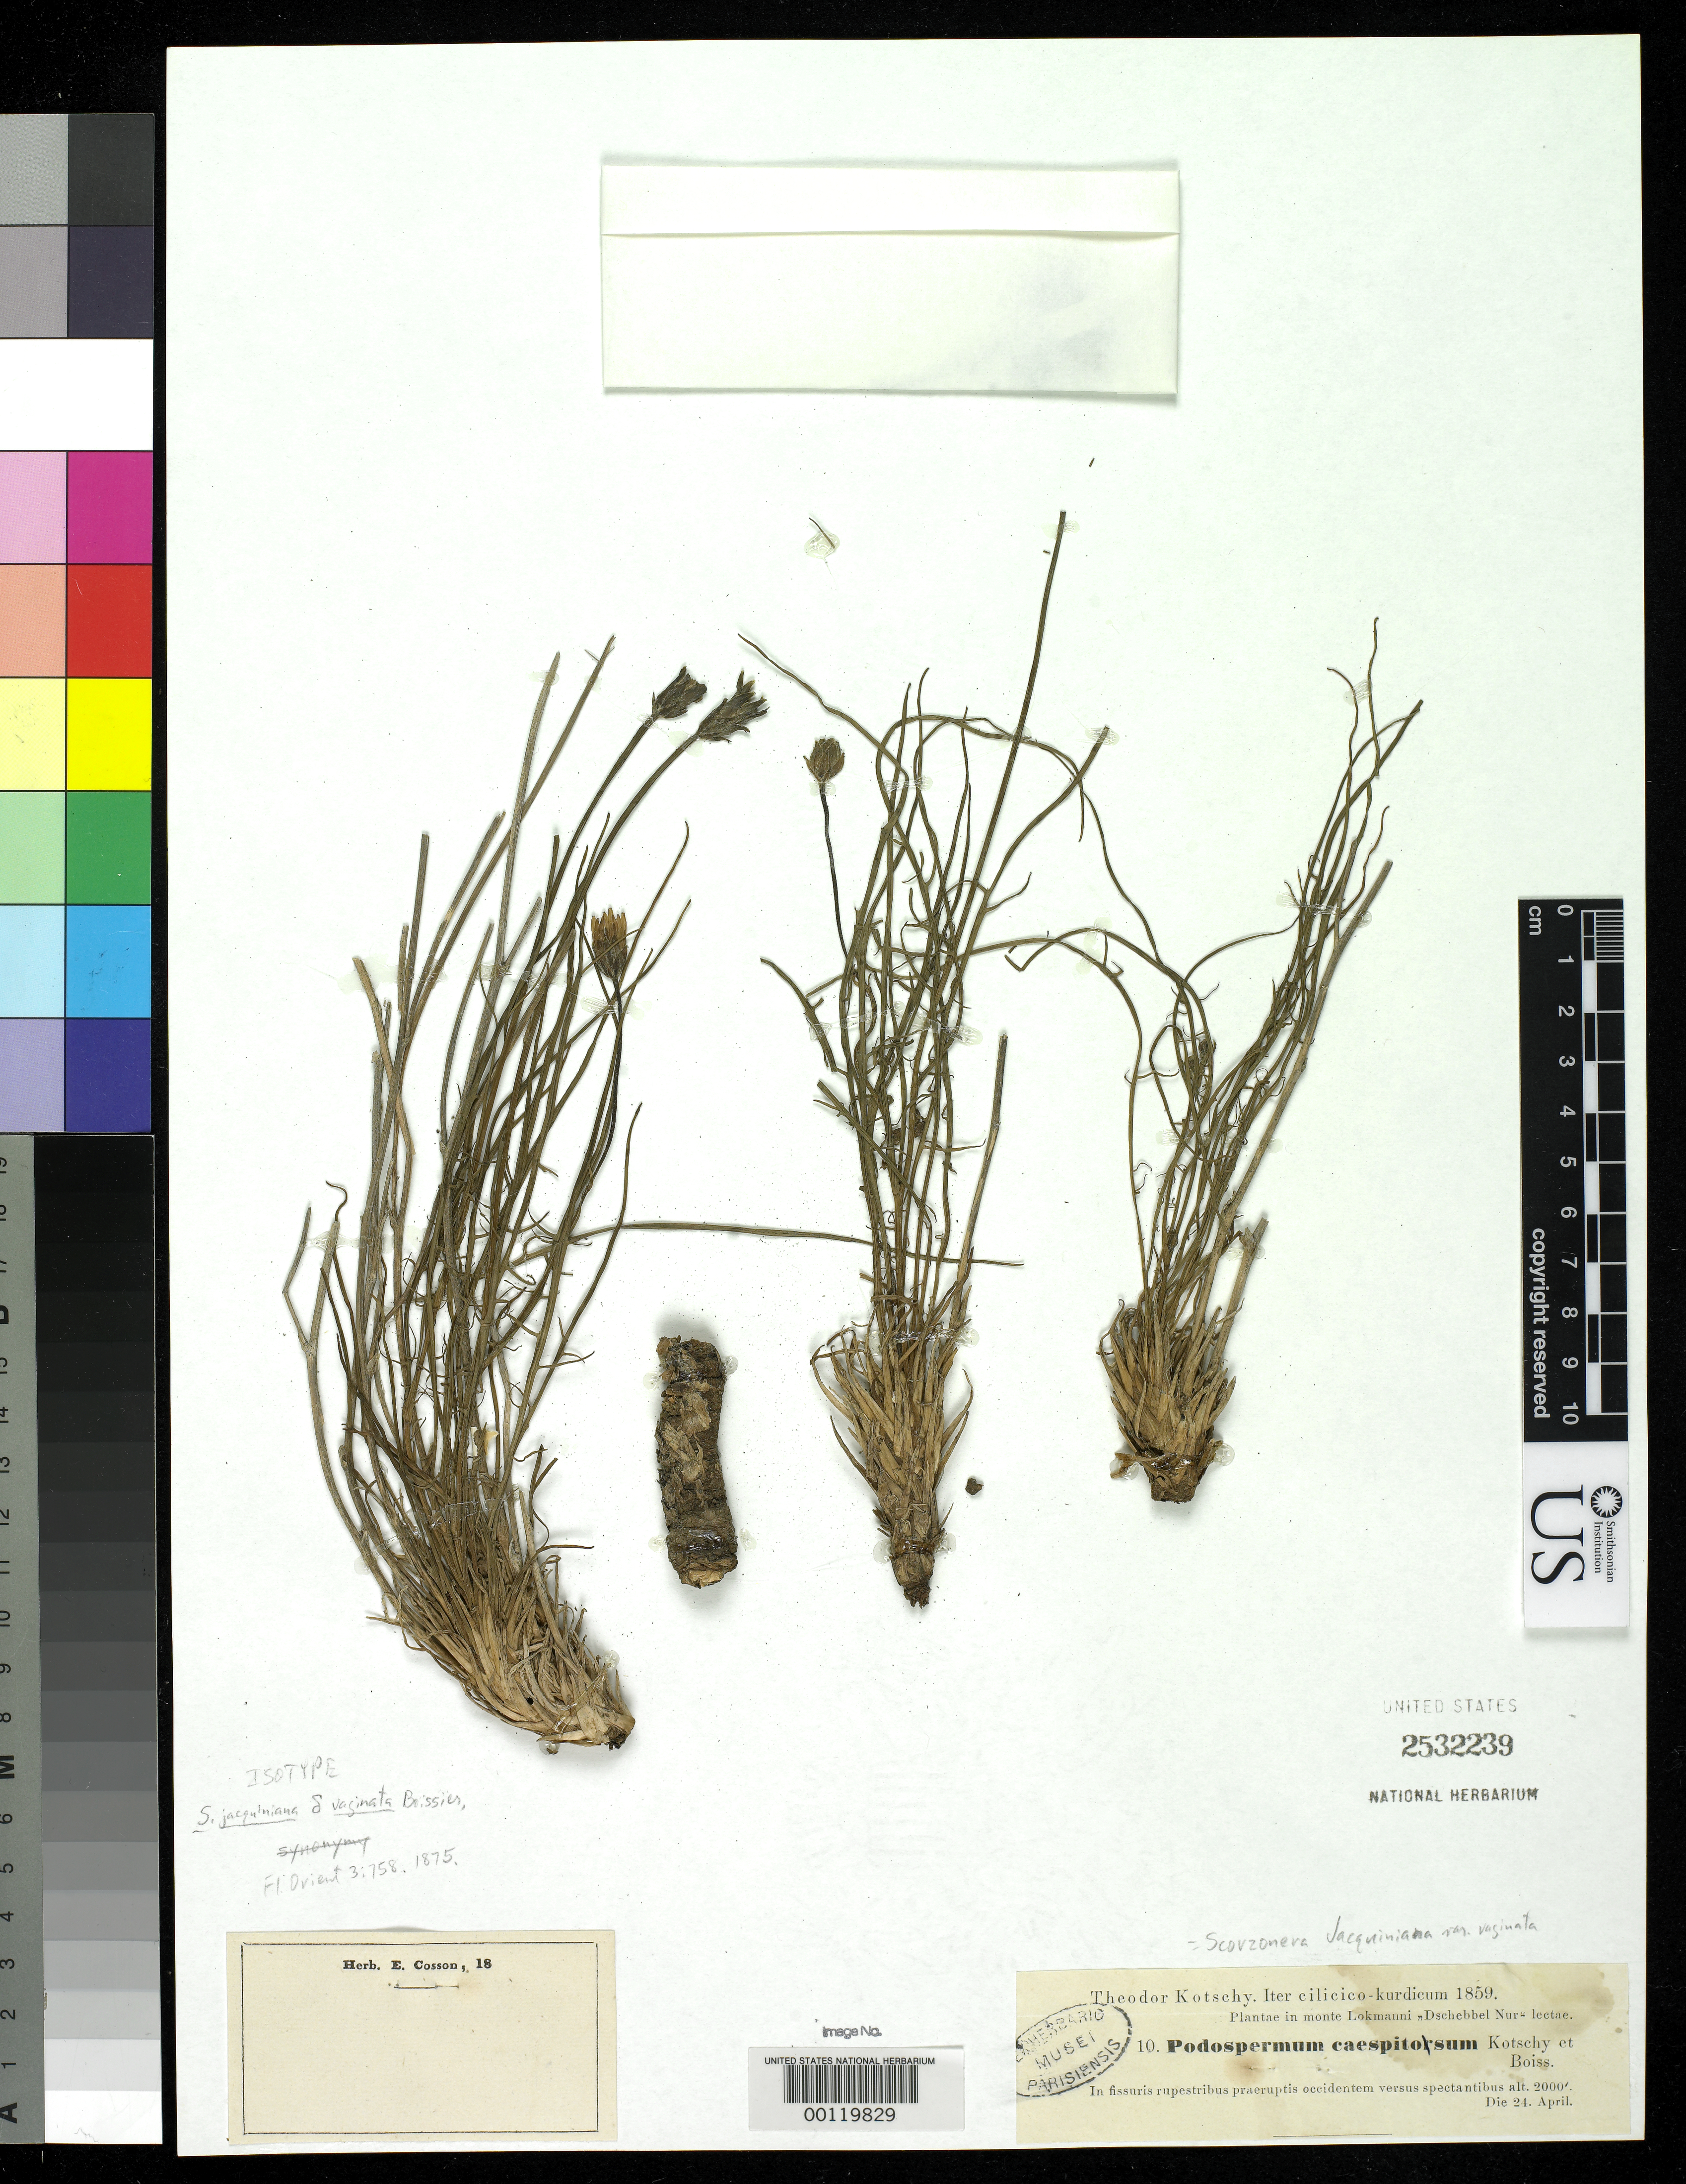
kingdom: Plantae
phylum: Tracheophyta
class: Magnoliopsida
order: Asterales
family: Asteraceae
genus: Scorzonera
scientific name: Scorzonera jacquiniana var. vaginata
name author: Boiss.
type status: Isotype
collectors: K. G. Kotschy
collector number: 10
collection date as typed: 24 Apr 1859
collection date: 1859-04-24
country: Turkey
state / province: Cilicia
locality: Nur, Djebel.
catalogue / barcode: US 2532239